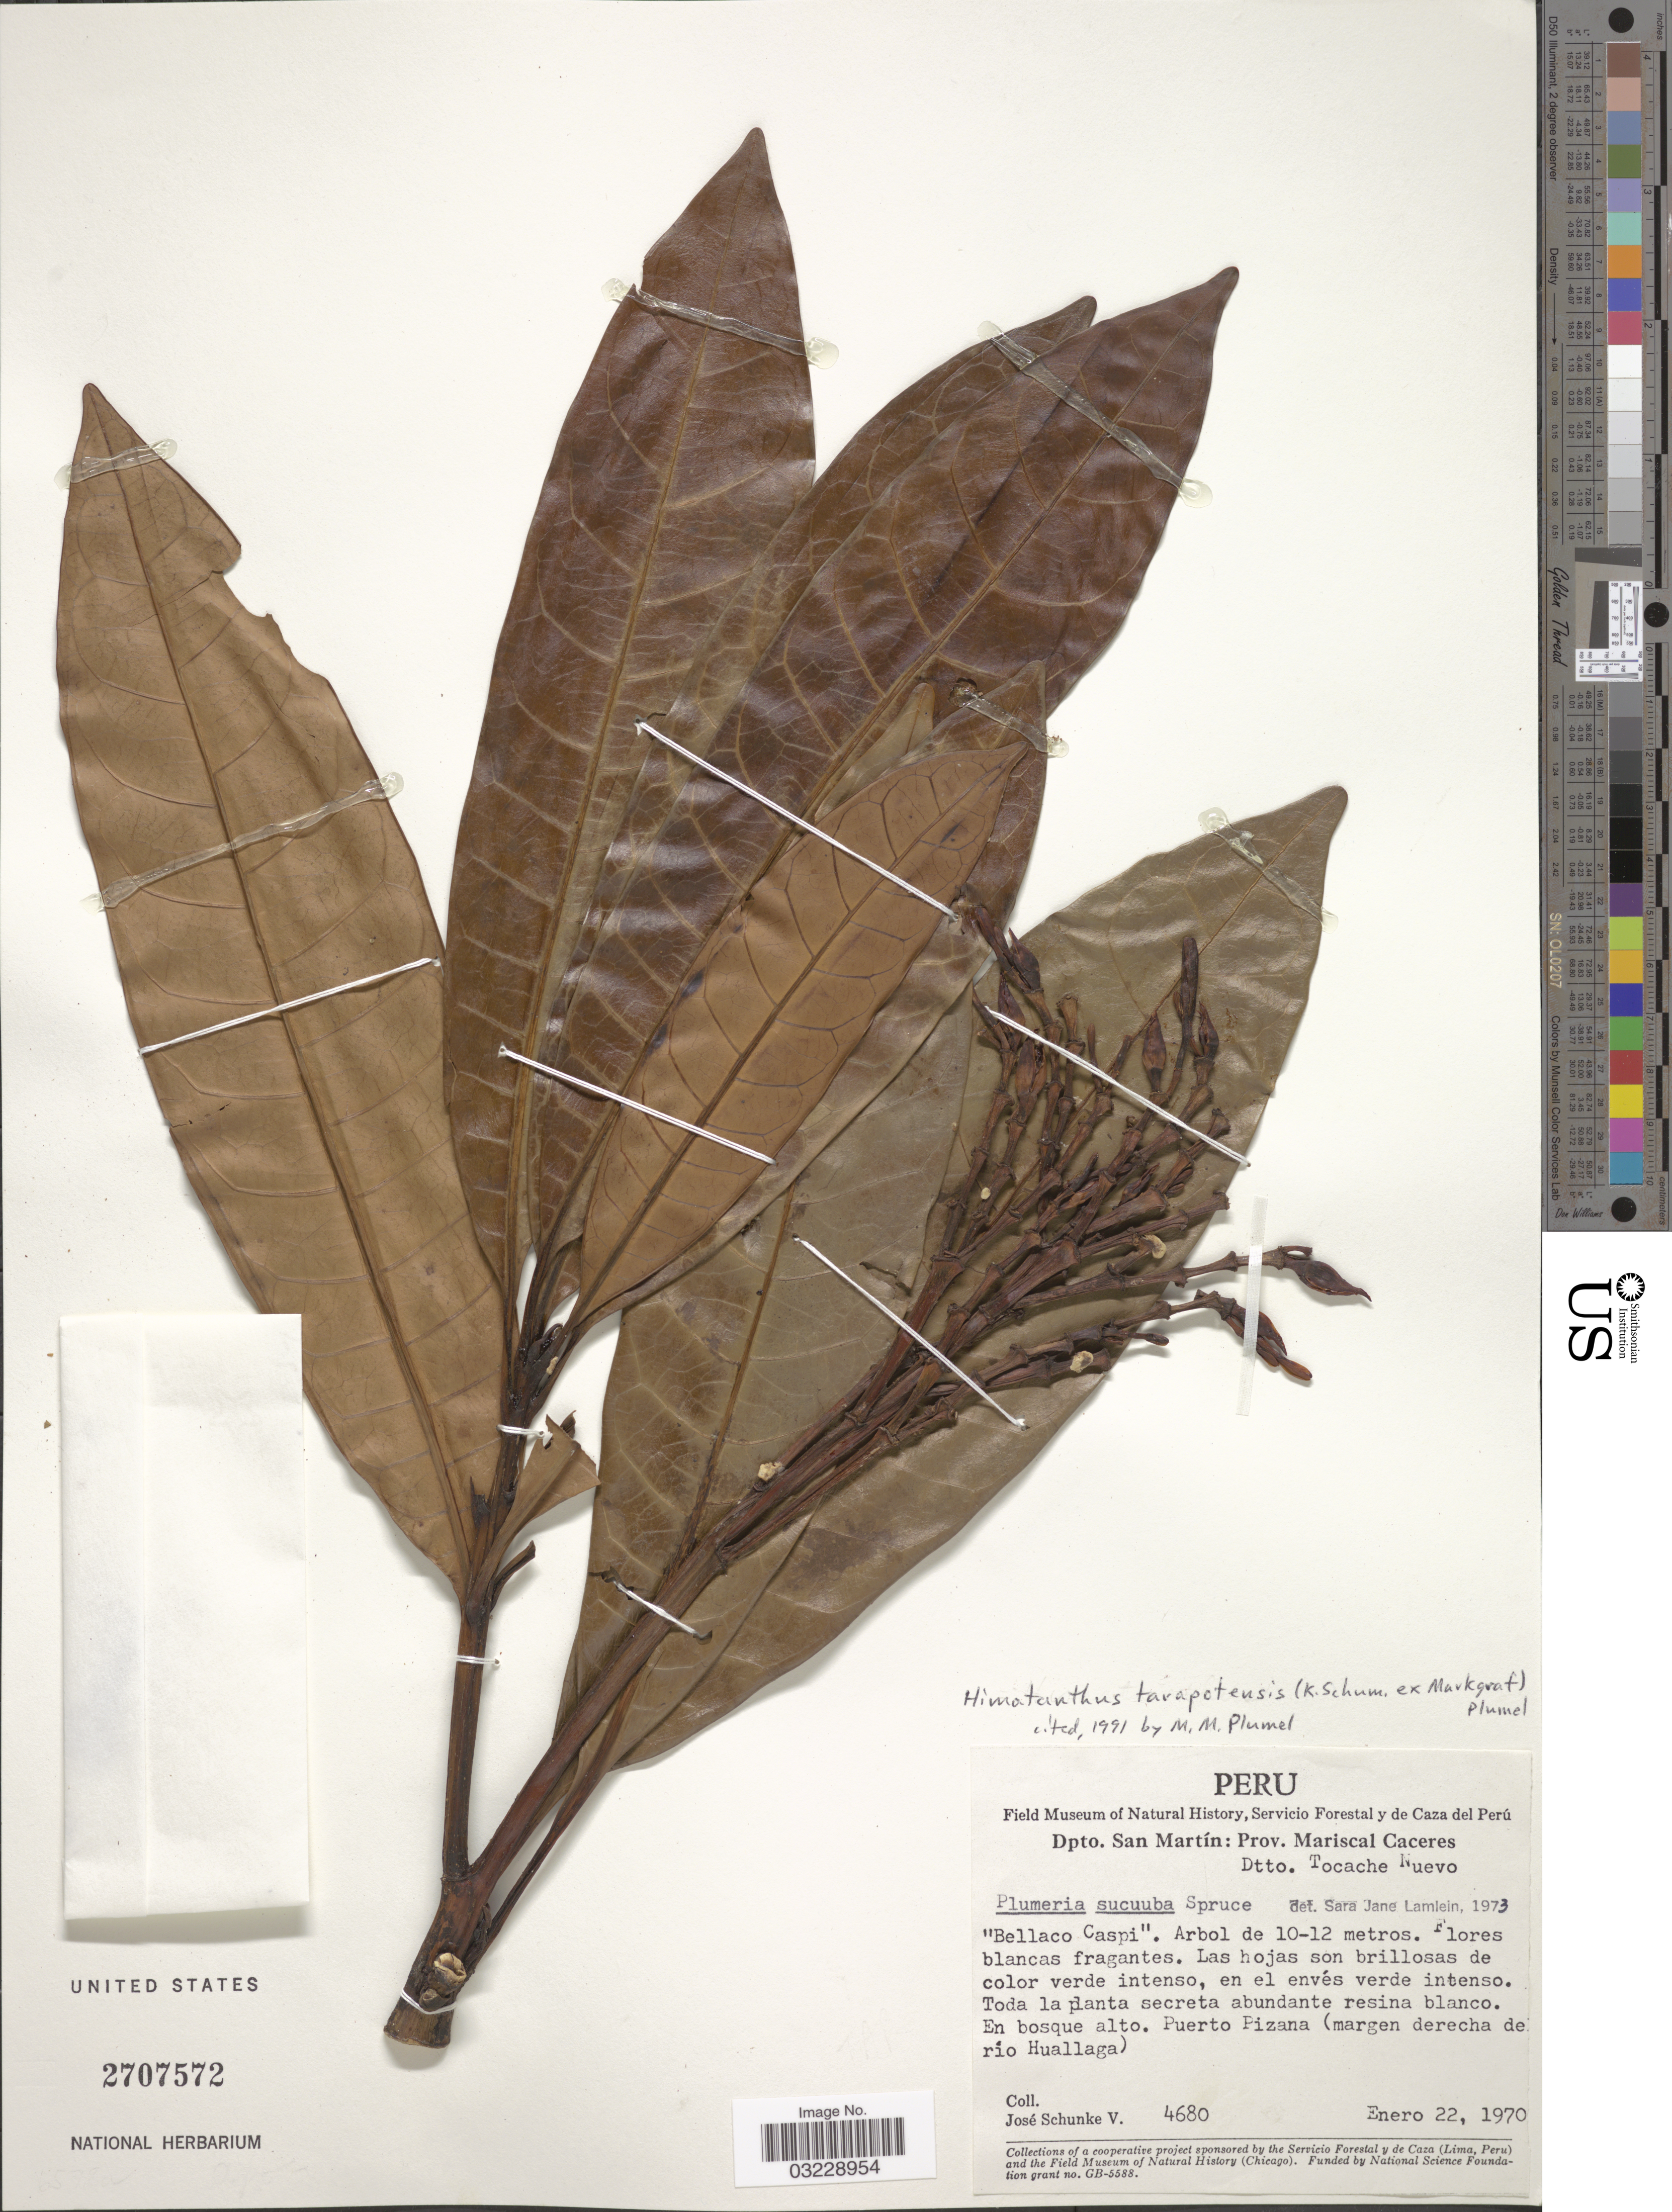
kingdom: Plantae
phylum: Tracheophyta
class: Magnoliopsida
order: Gentianales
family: Apocynaceae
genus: Himatanthus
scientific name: Himatanthus tarapotensis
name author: (K. Schum. ex Markgr.) Plumel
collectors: J. Schunke Vigo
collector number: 4680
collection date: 1970-01-22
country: Peru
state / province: San Martín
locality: Dpto. San Martín: Prov. Mariscal Caceres. Dtto. Tocache Nuevo. Puerto Pizana (margen derecha de río Huallaga).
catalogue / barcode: US 2707572